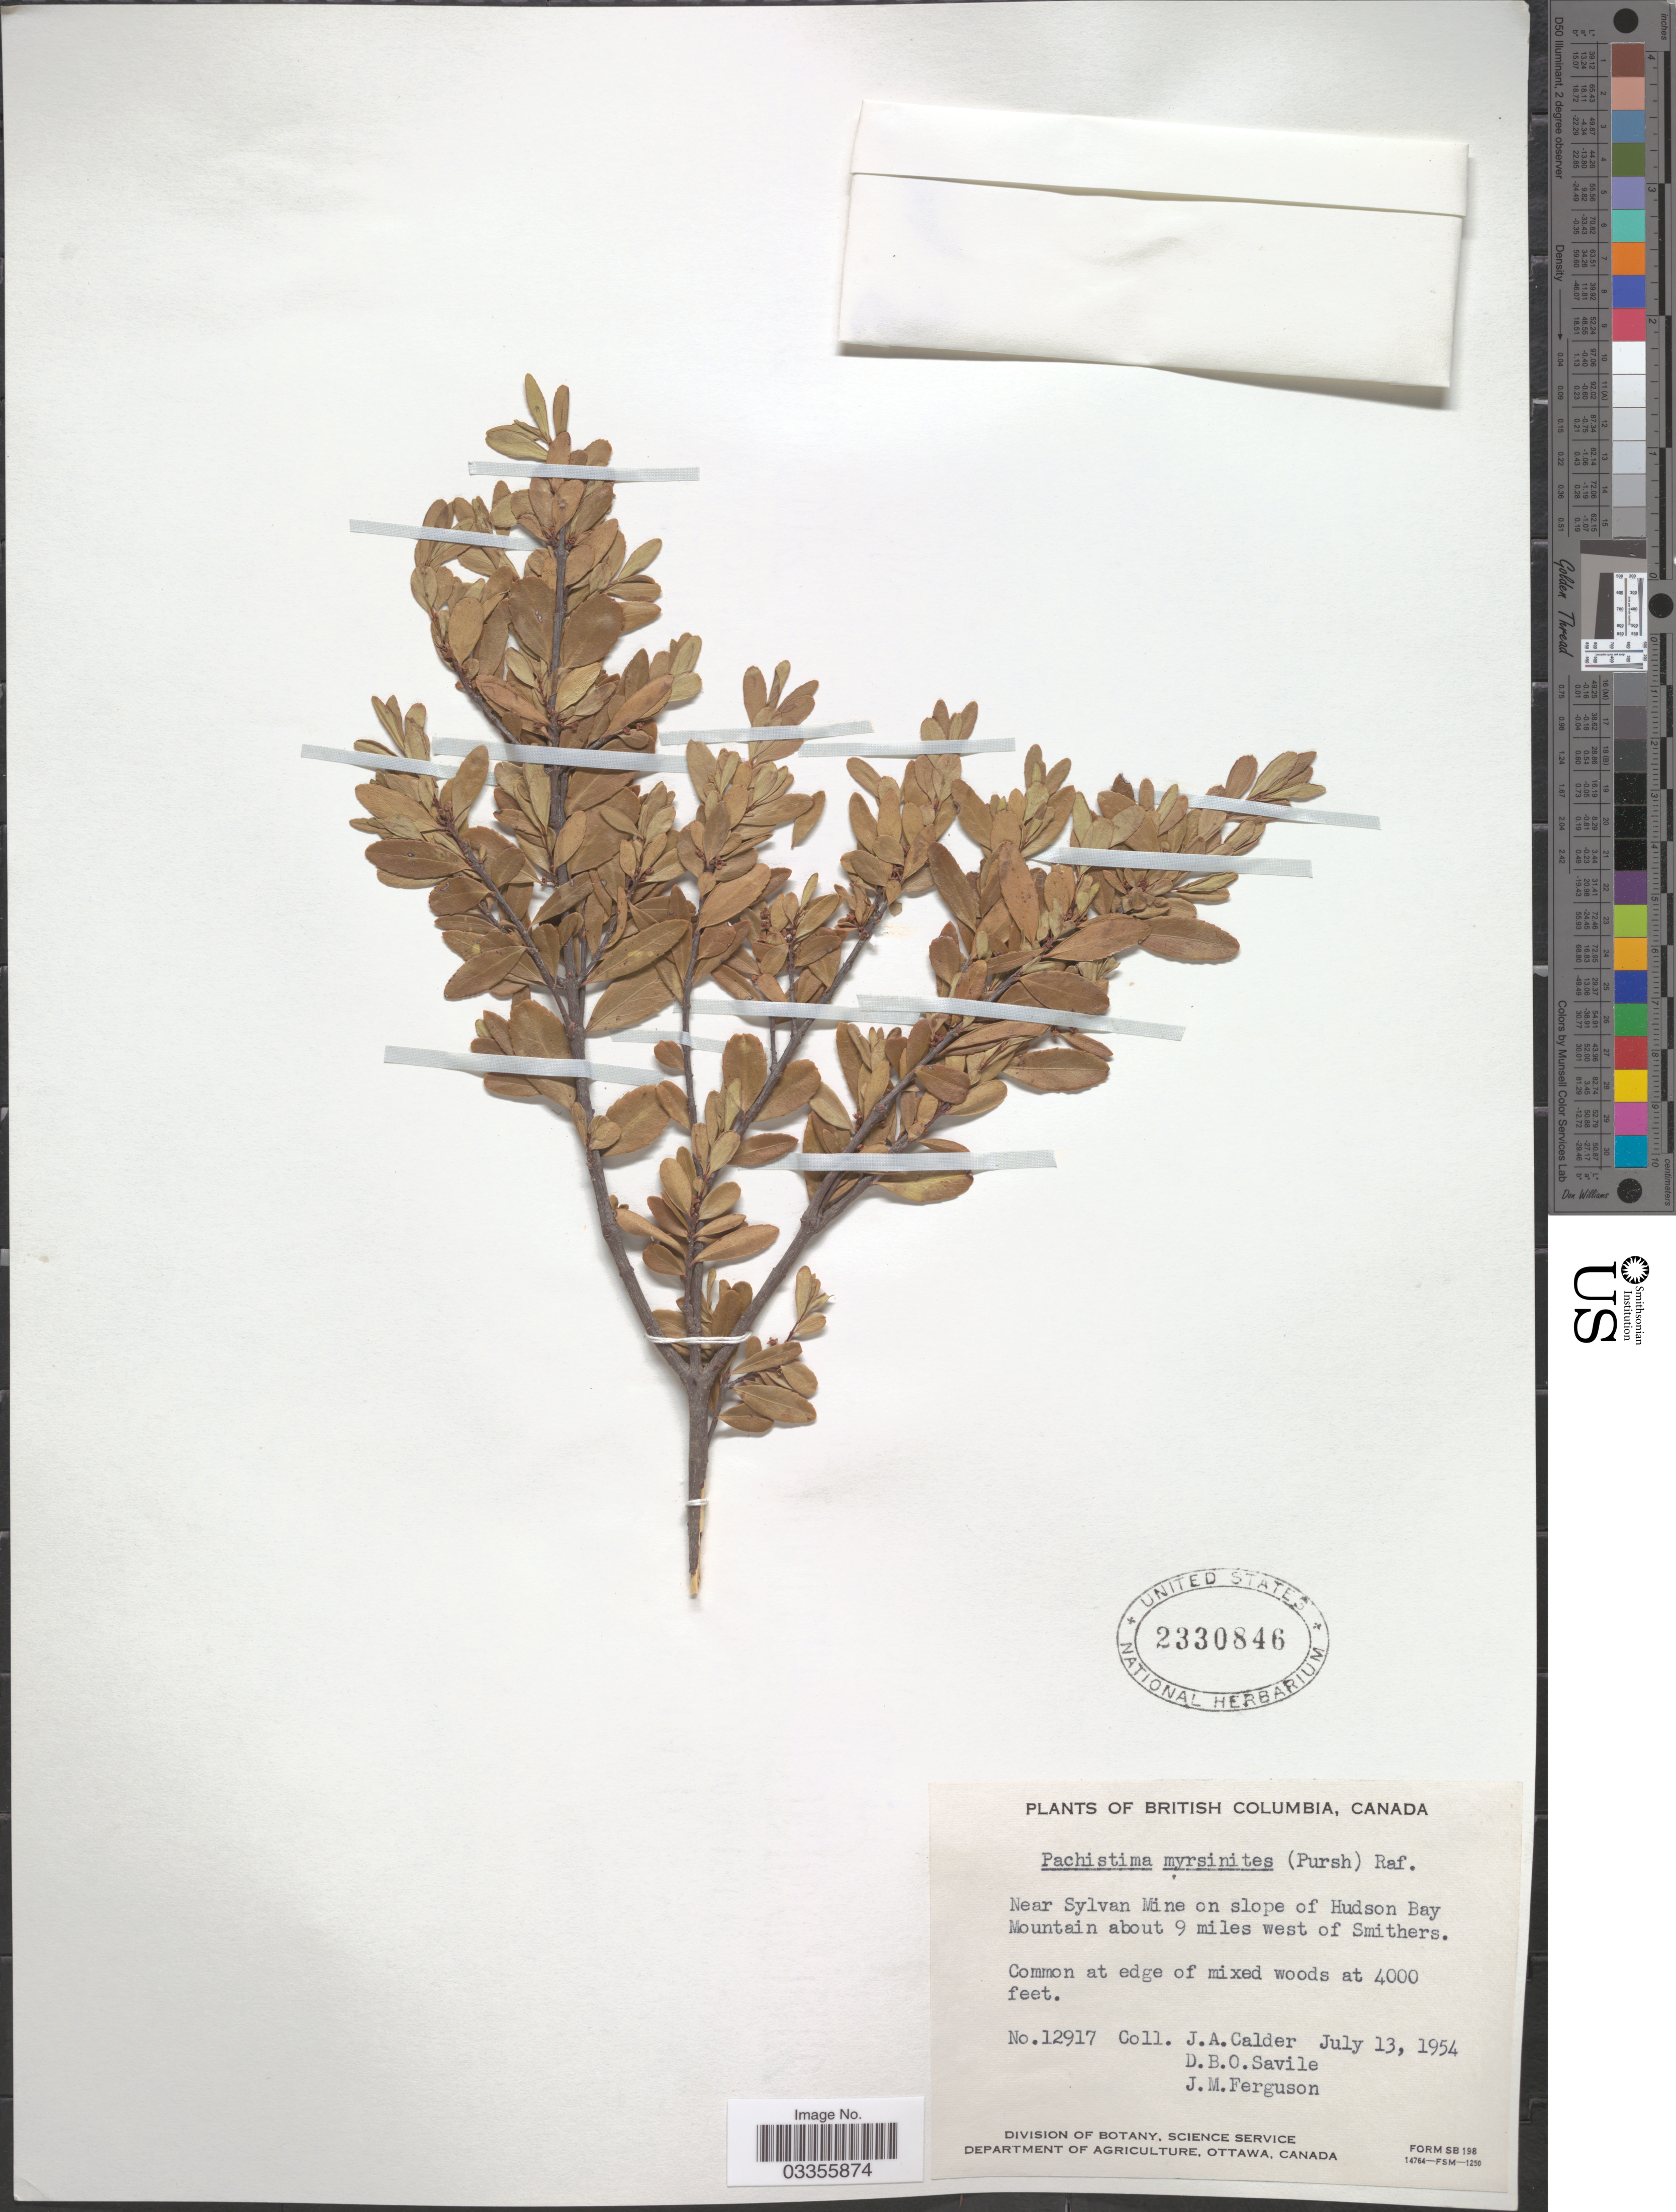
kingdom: Plantae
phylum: Tracheophyta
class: Magnoliopsida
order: Celastrales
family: Celastraceae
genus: Paxistima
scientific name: Paxistima myrsinites subsp. myrsinites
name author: (Pursh) Raf.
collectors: J. A. Calder, D. Savile & J. M. Ferguson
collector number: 12917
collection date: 1954-07-13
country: Canada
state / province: British Columbia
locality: Near Sylvan Mine on slope of Hudson Bay Mountain about 9 miles west of Smithers.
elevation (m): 1219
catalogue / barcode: US 2330846